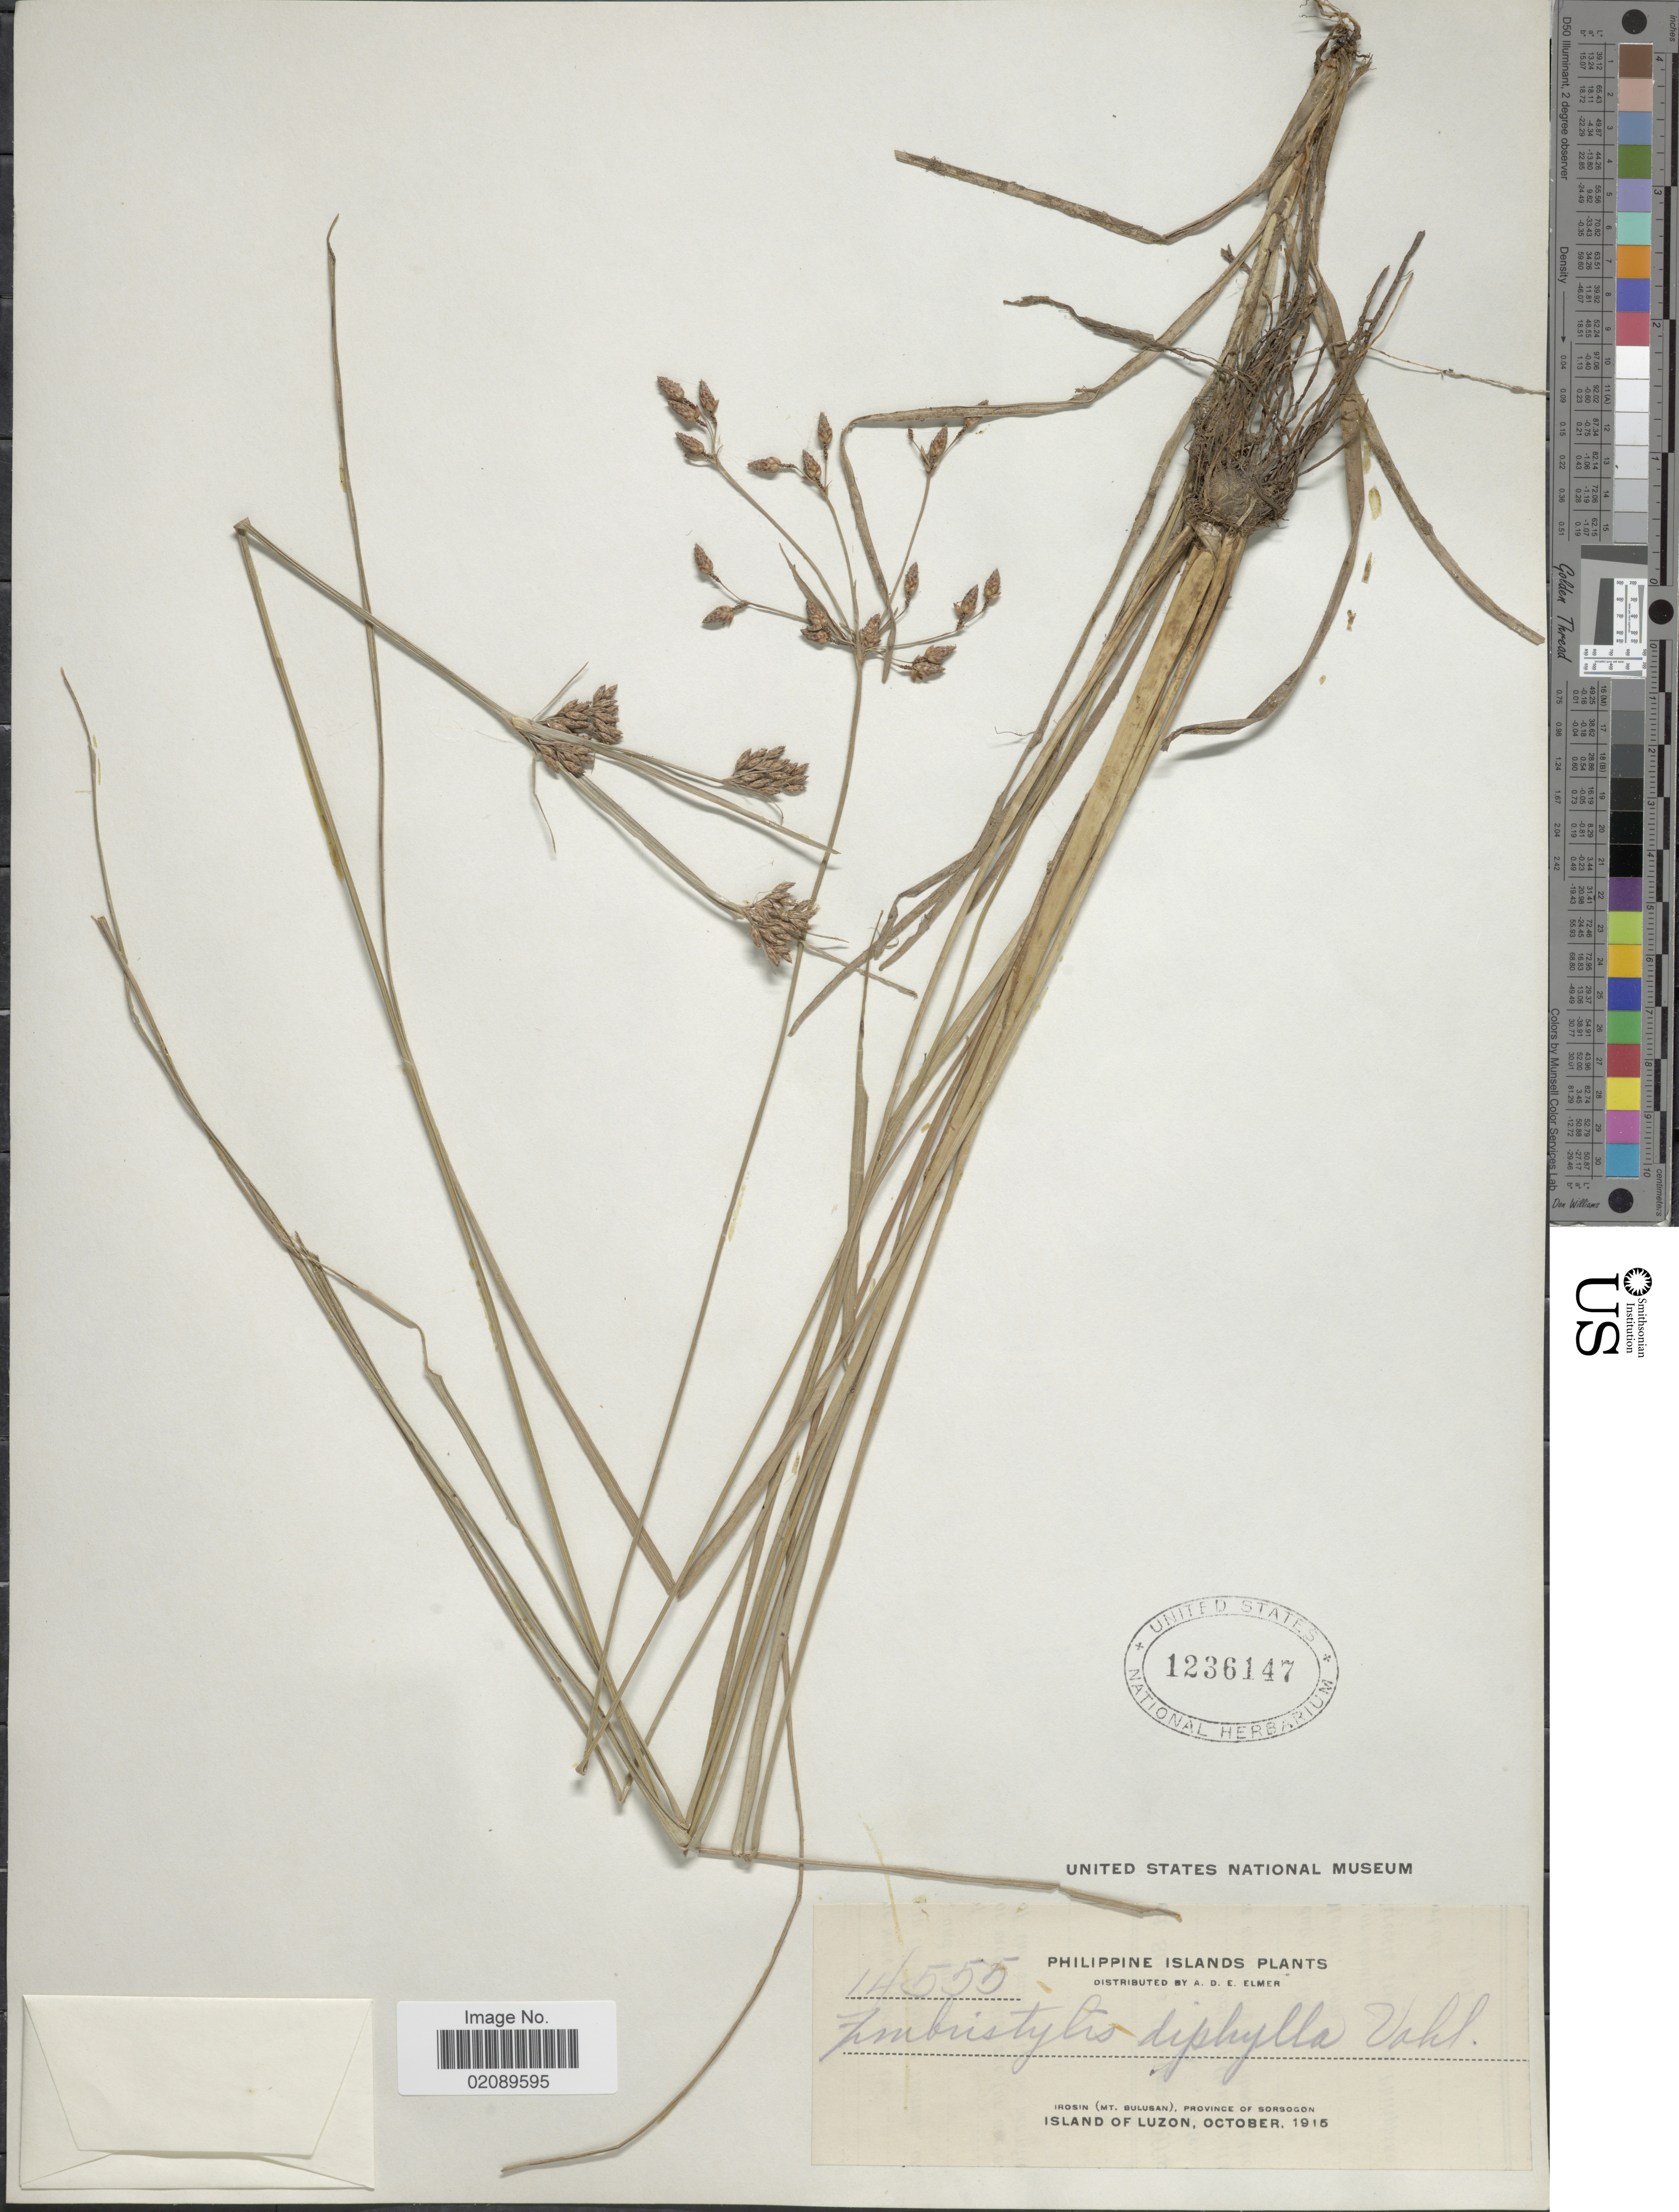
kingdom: Plantae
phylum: Tracheophyta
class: Liliopsida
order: Poales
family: Cyperaceae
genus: Fimbristylis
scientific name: Fimbristylis annua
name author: (All.) Roem. & Schult.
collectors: A. D. E. Elmer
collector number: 14555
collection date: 1915-10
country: Philippines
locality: Philippine Islands, Irosin (Mt. Bulusan), Province of Sorsogon, Island of Luzon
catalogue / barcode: US 1236147